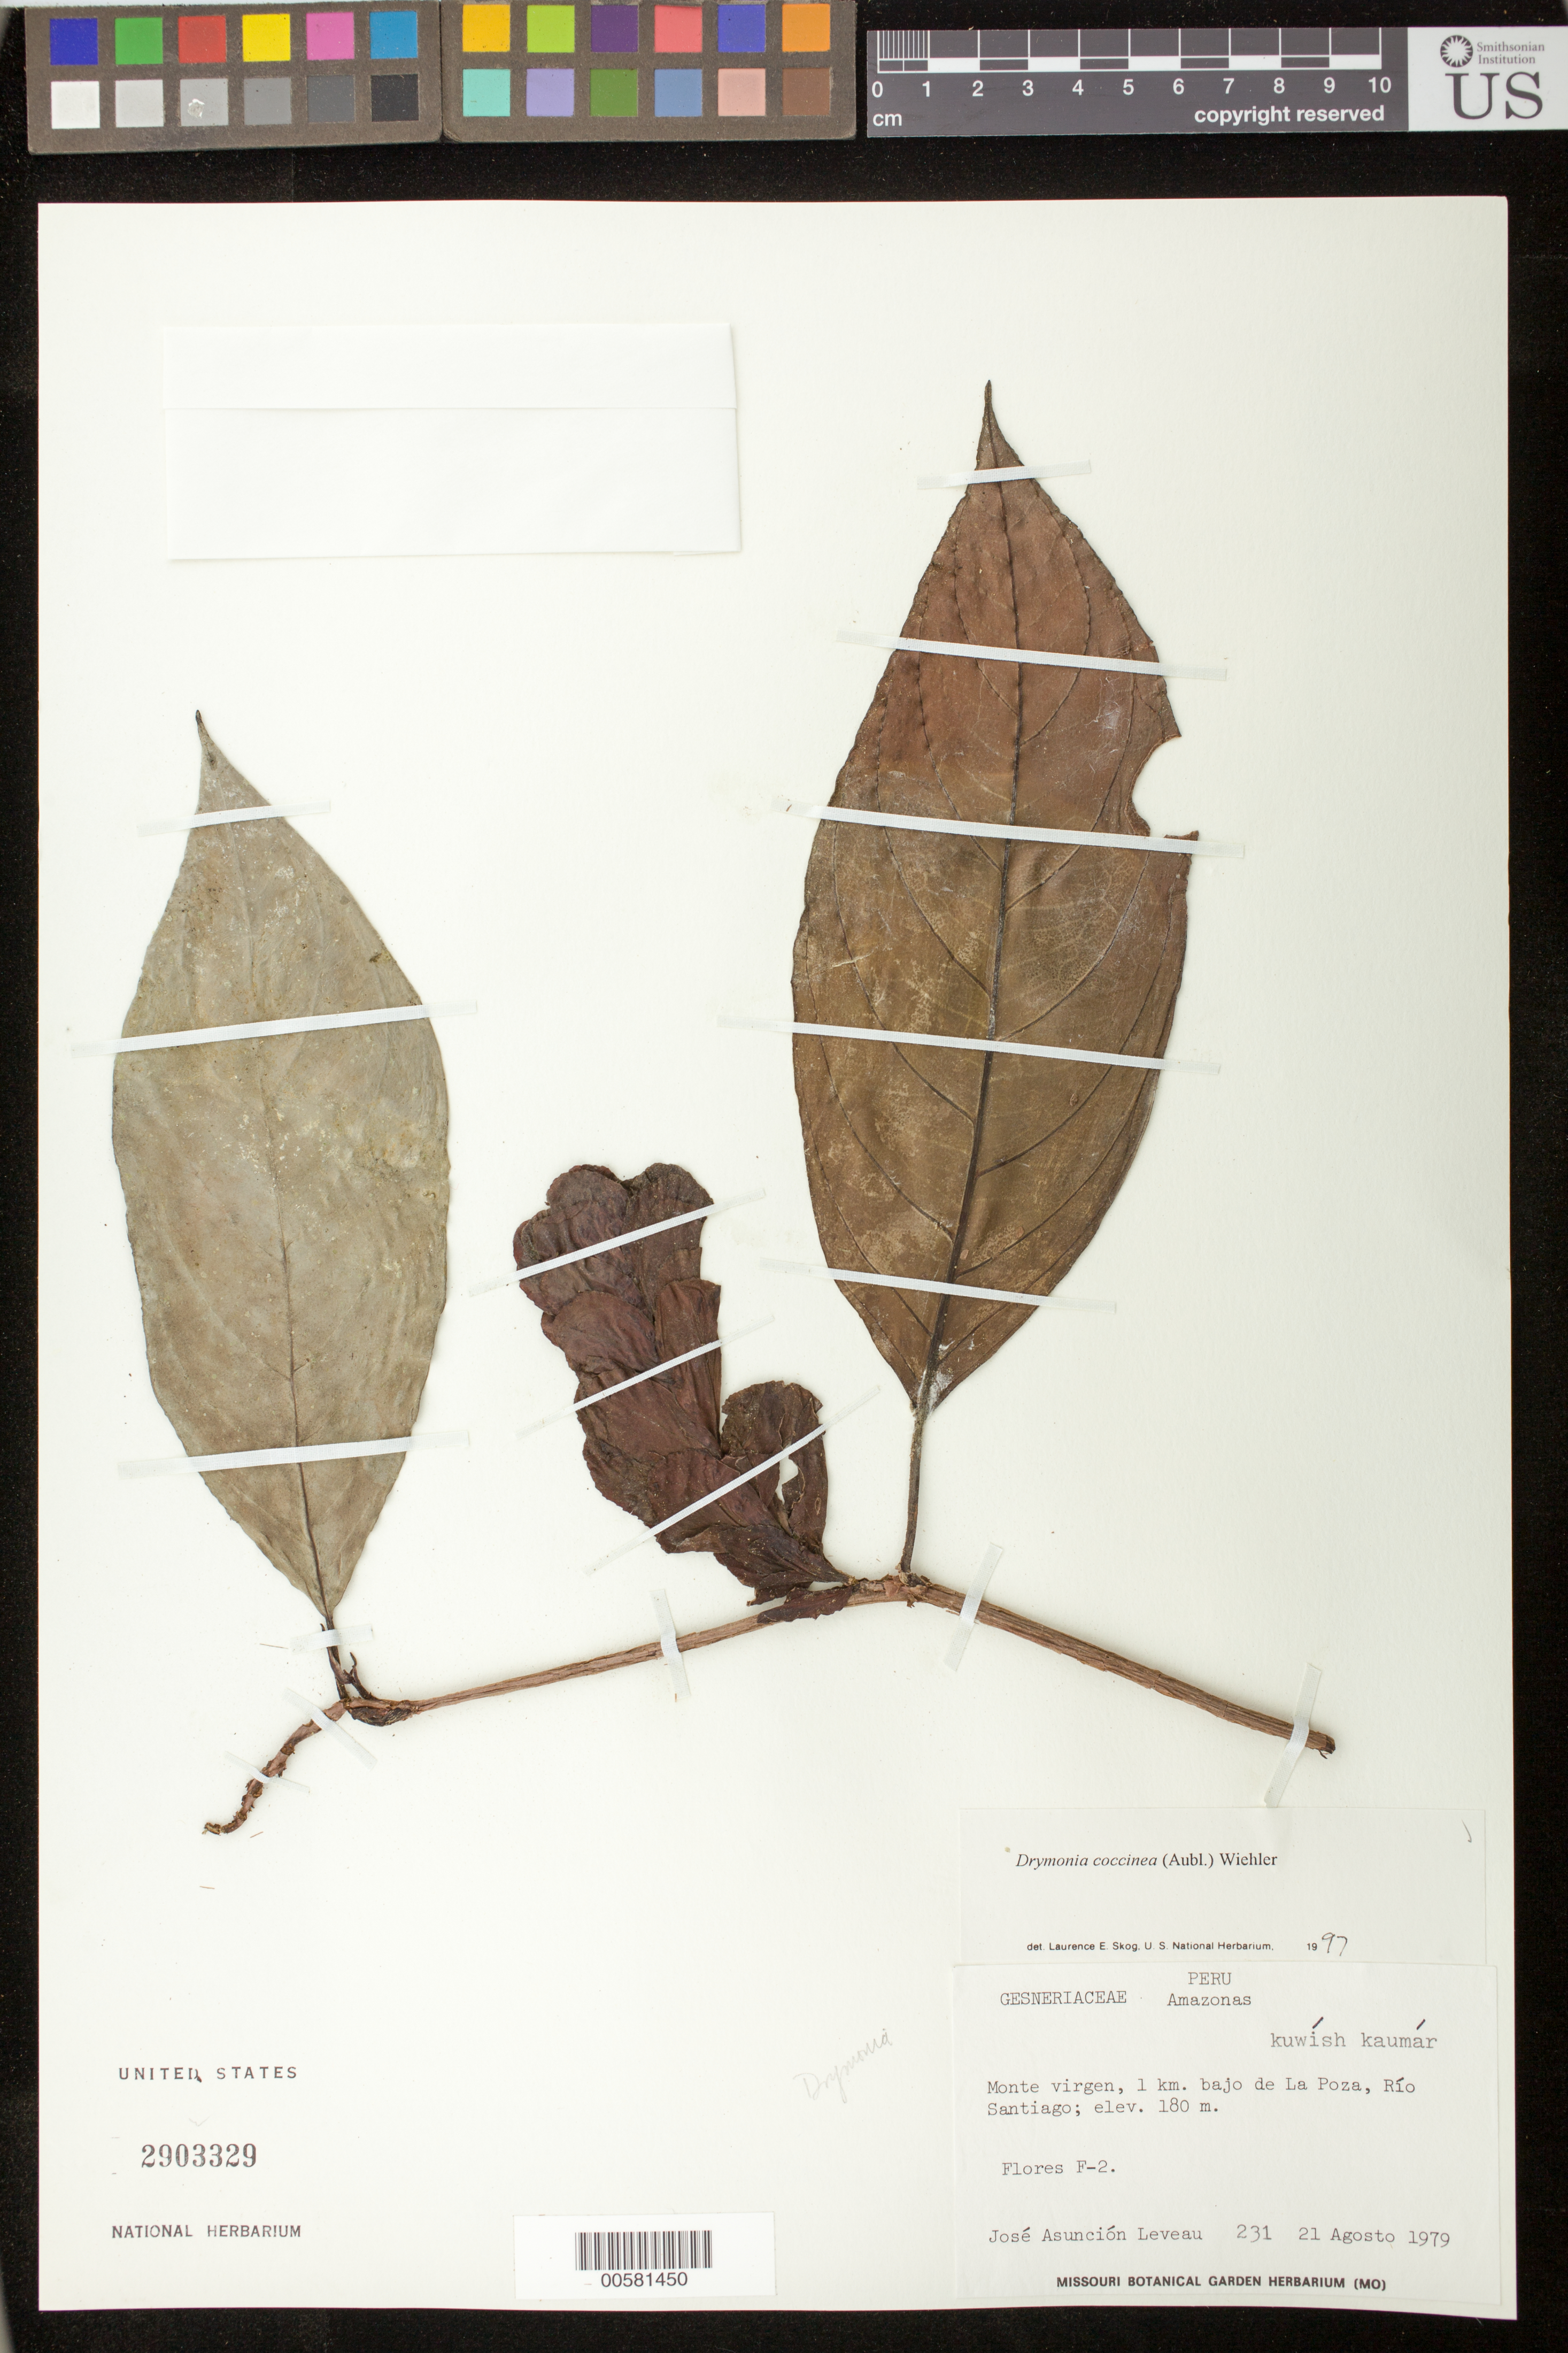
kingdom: Plantae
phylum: Tracheophyta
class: Magnoliopsida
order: Lamiales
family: Gesneriaceae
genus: Drymonia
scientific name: Drymonia coccinea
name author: (Aubl.) Wiehler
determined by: Skog, Laurence E.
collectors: J. Asuncion-leveau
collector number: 231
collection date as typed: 21 Aug 1979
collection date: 1979-08-21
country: Peru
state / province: Amazonas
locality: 1 km bajo de La Poza, Río Santiago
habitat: Monte virgen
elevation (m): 180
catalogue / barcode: US 2903329